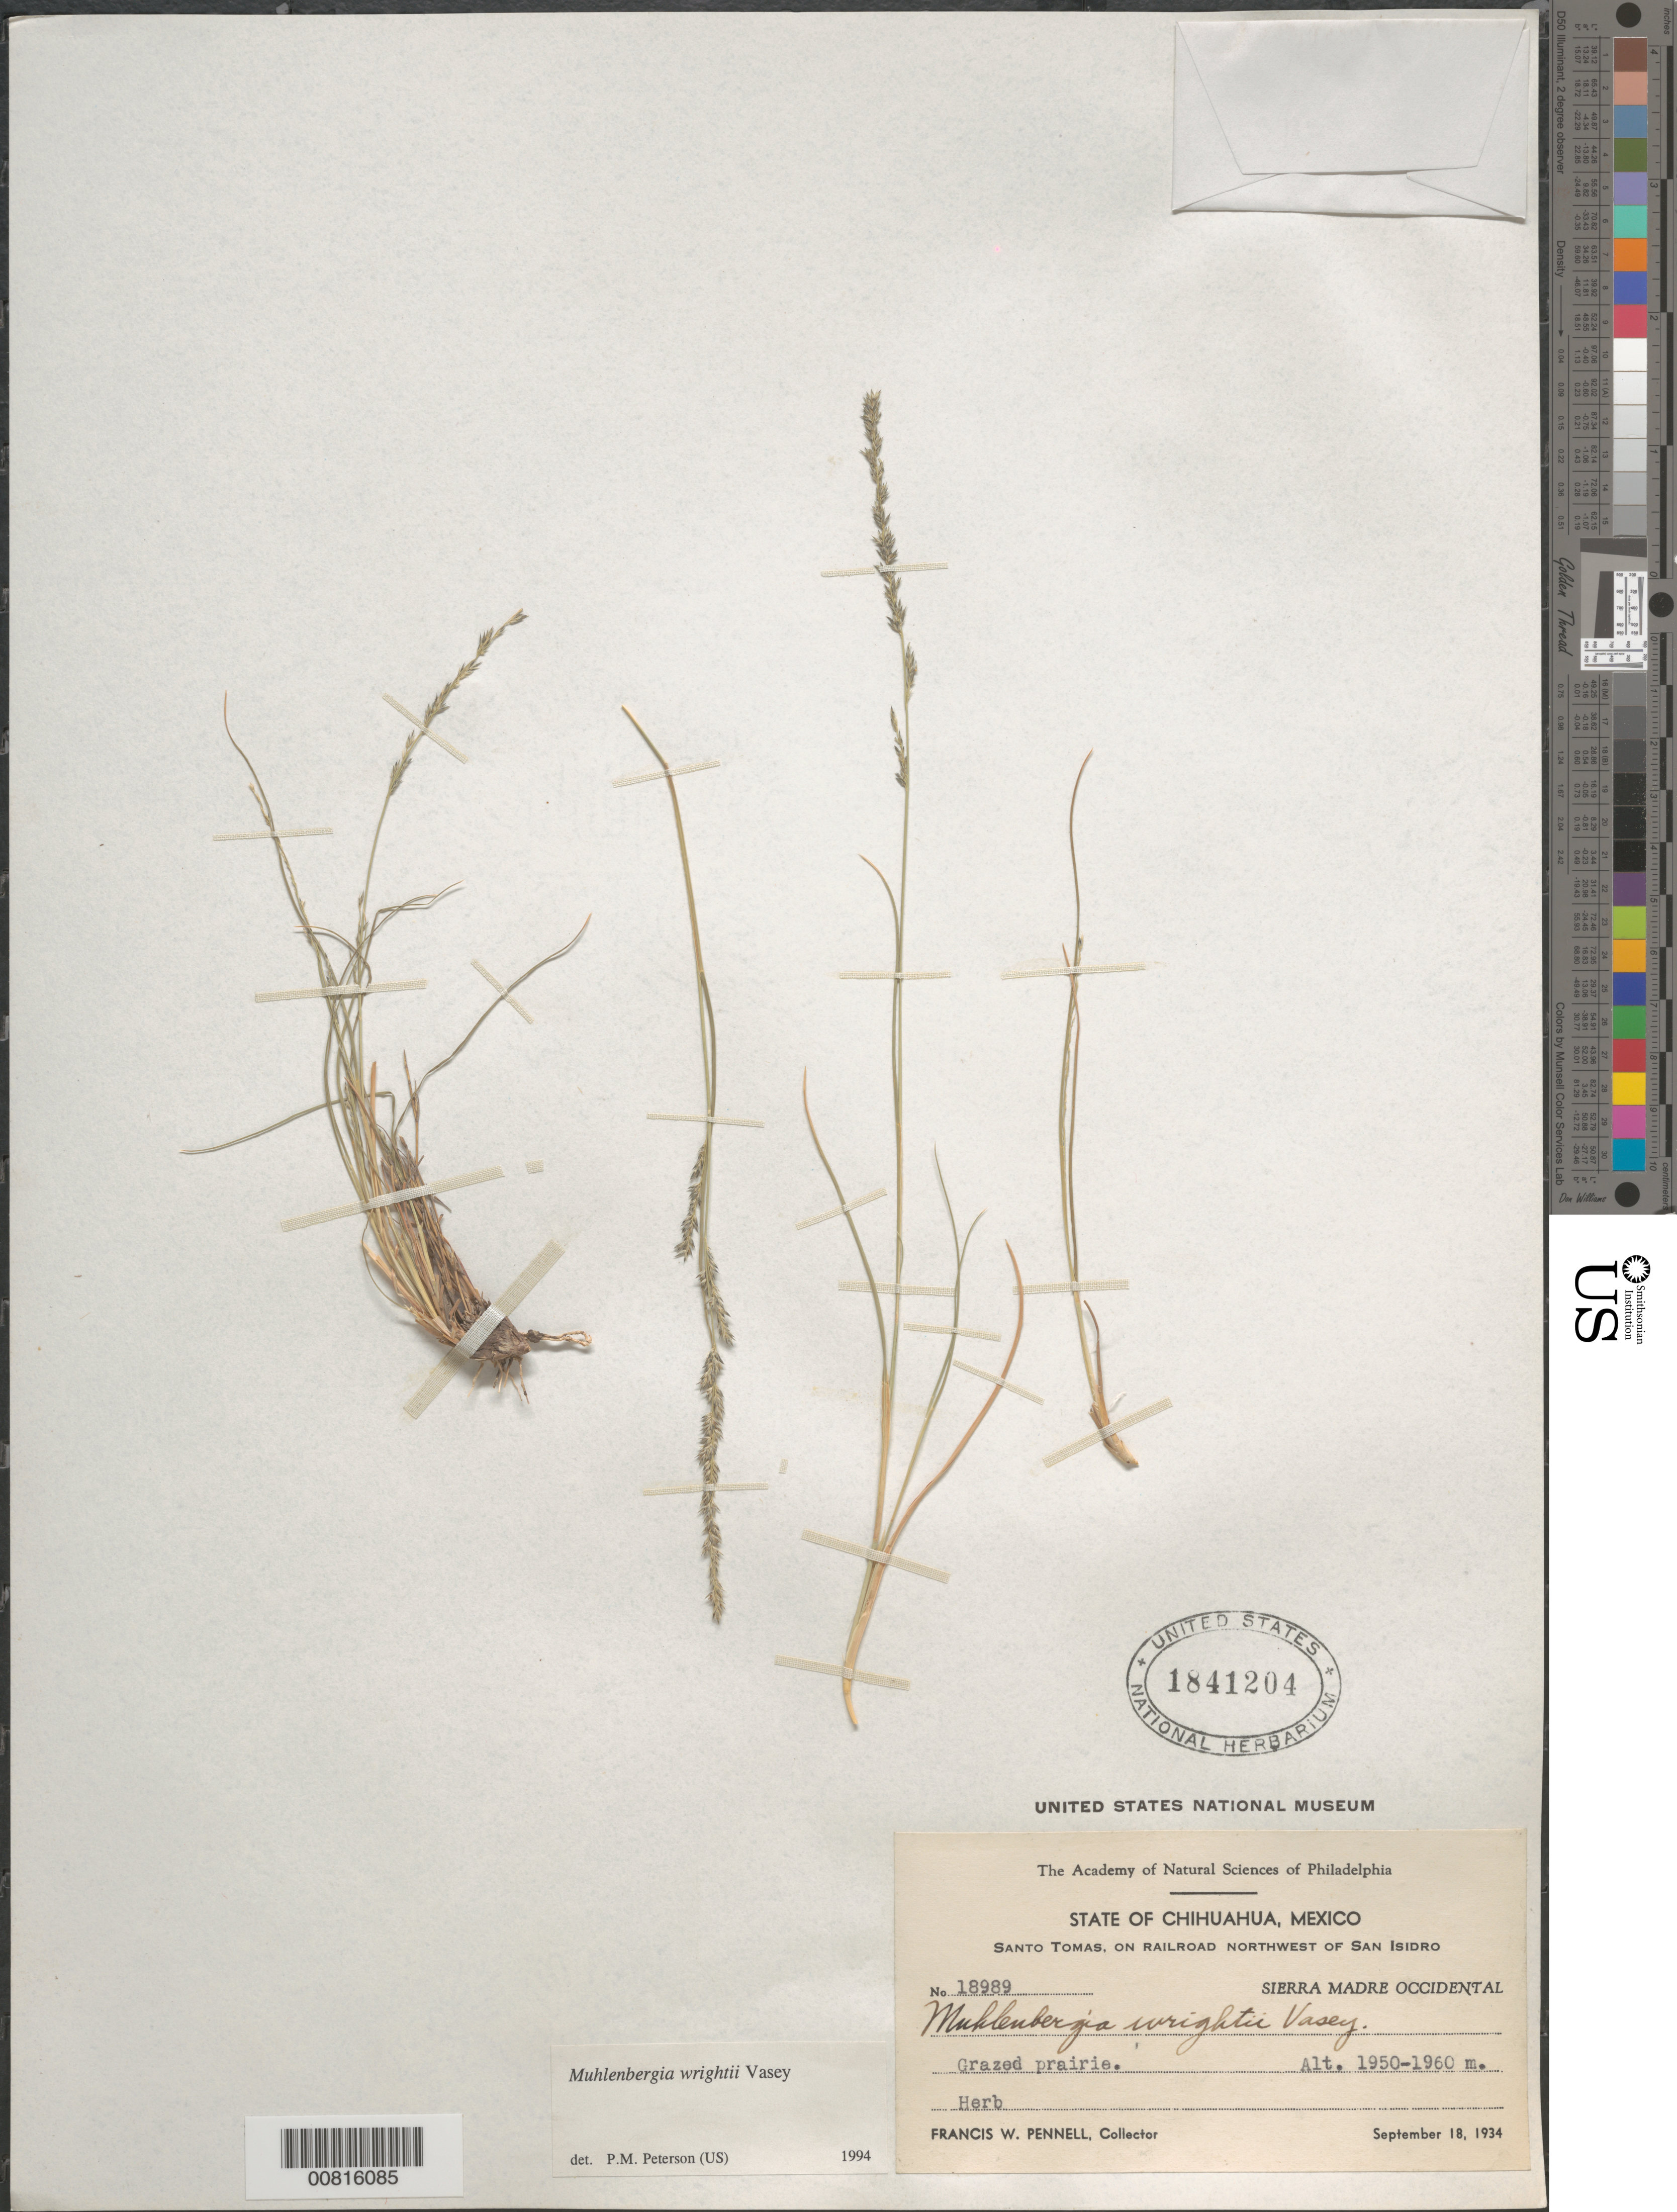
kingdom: Plantae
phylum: Tracheophyta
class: Liliopsida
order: Poales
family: Poaceae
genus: Muhlenbergia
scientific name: Muhlenbergia wrightii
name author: Vasey ex J.M. Coult.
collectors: F. W. Pennell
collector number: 18989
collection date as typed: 18 Sep 1934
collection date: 1934-09-18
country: Mexico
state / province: Chihuahua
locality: Santo Tomas, on railroad NW of San Isidro, Chih.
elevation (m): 1950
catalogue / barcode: US 1841204